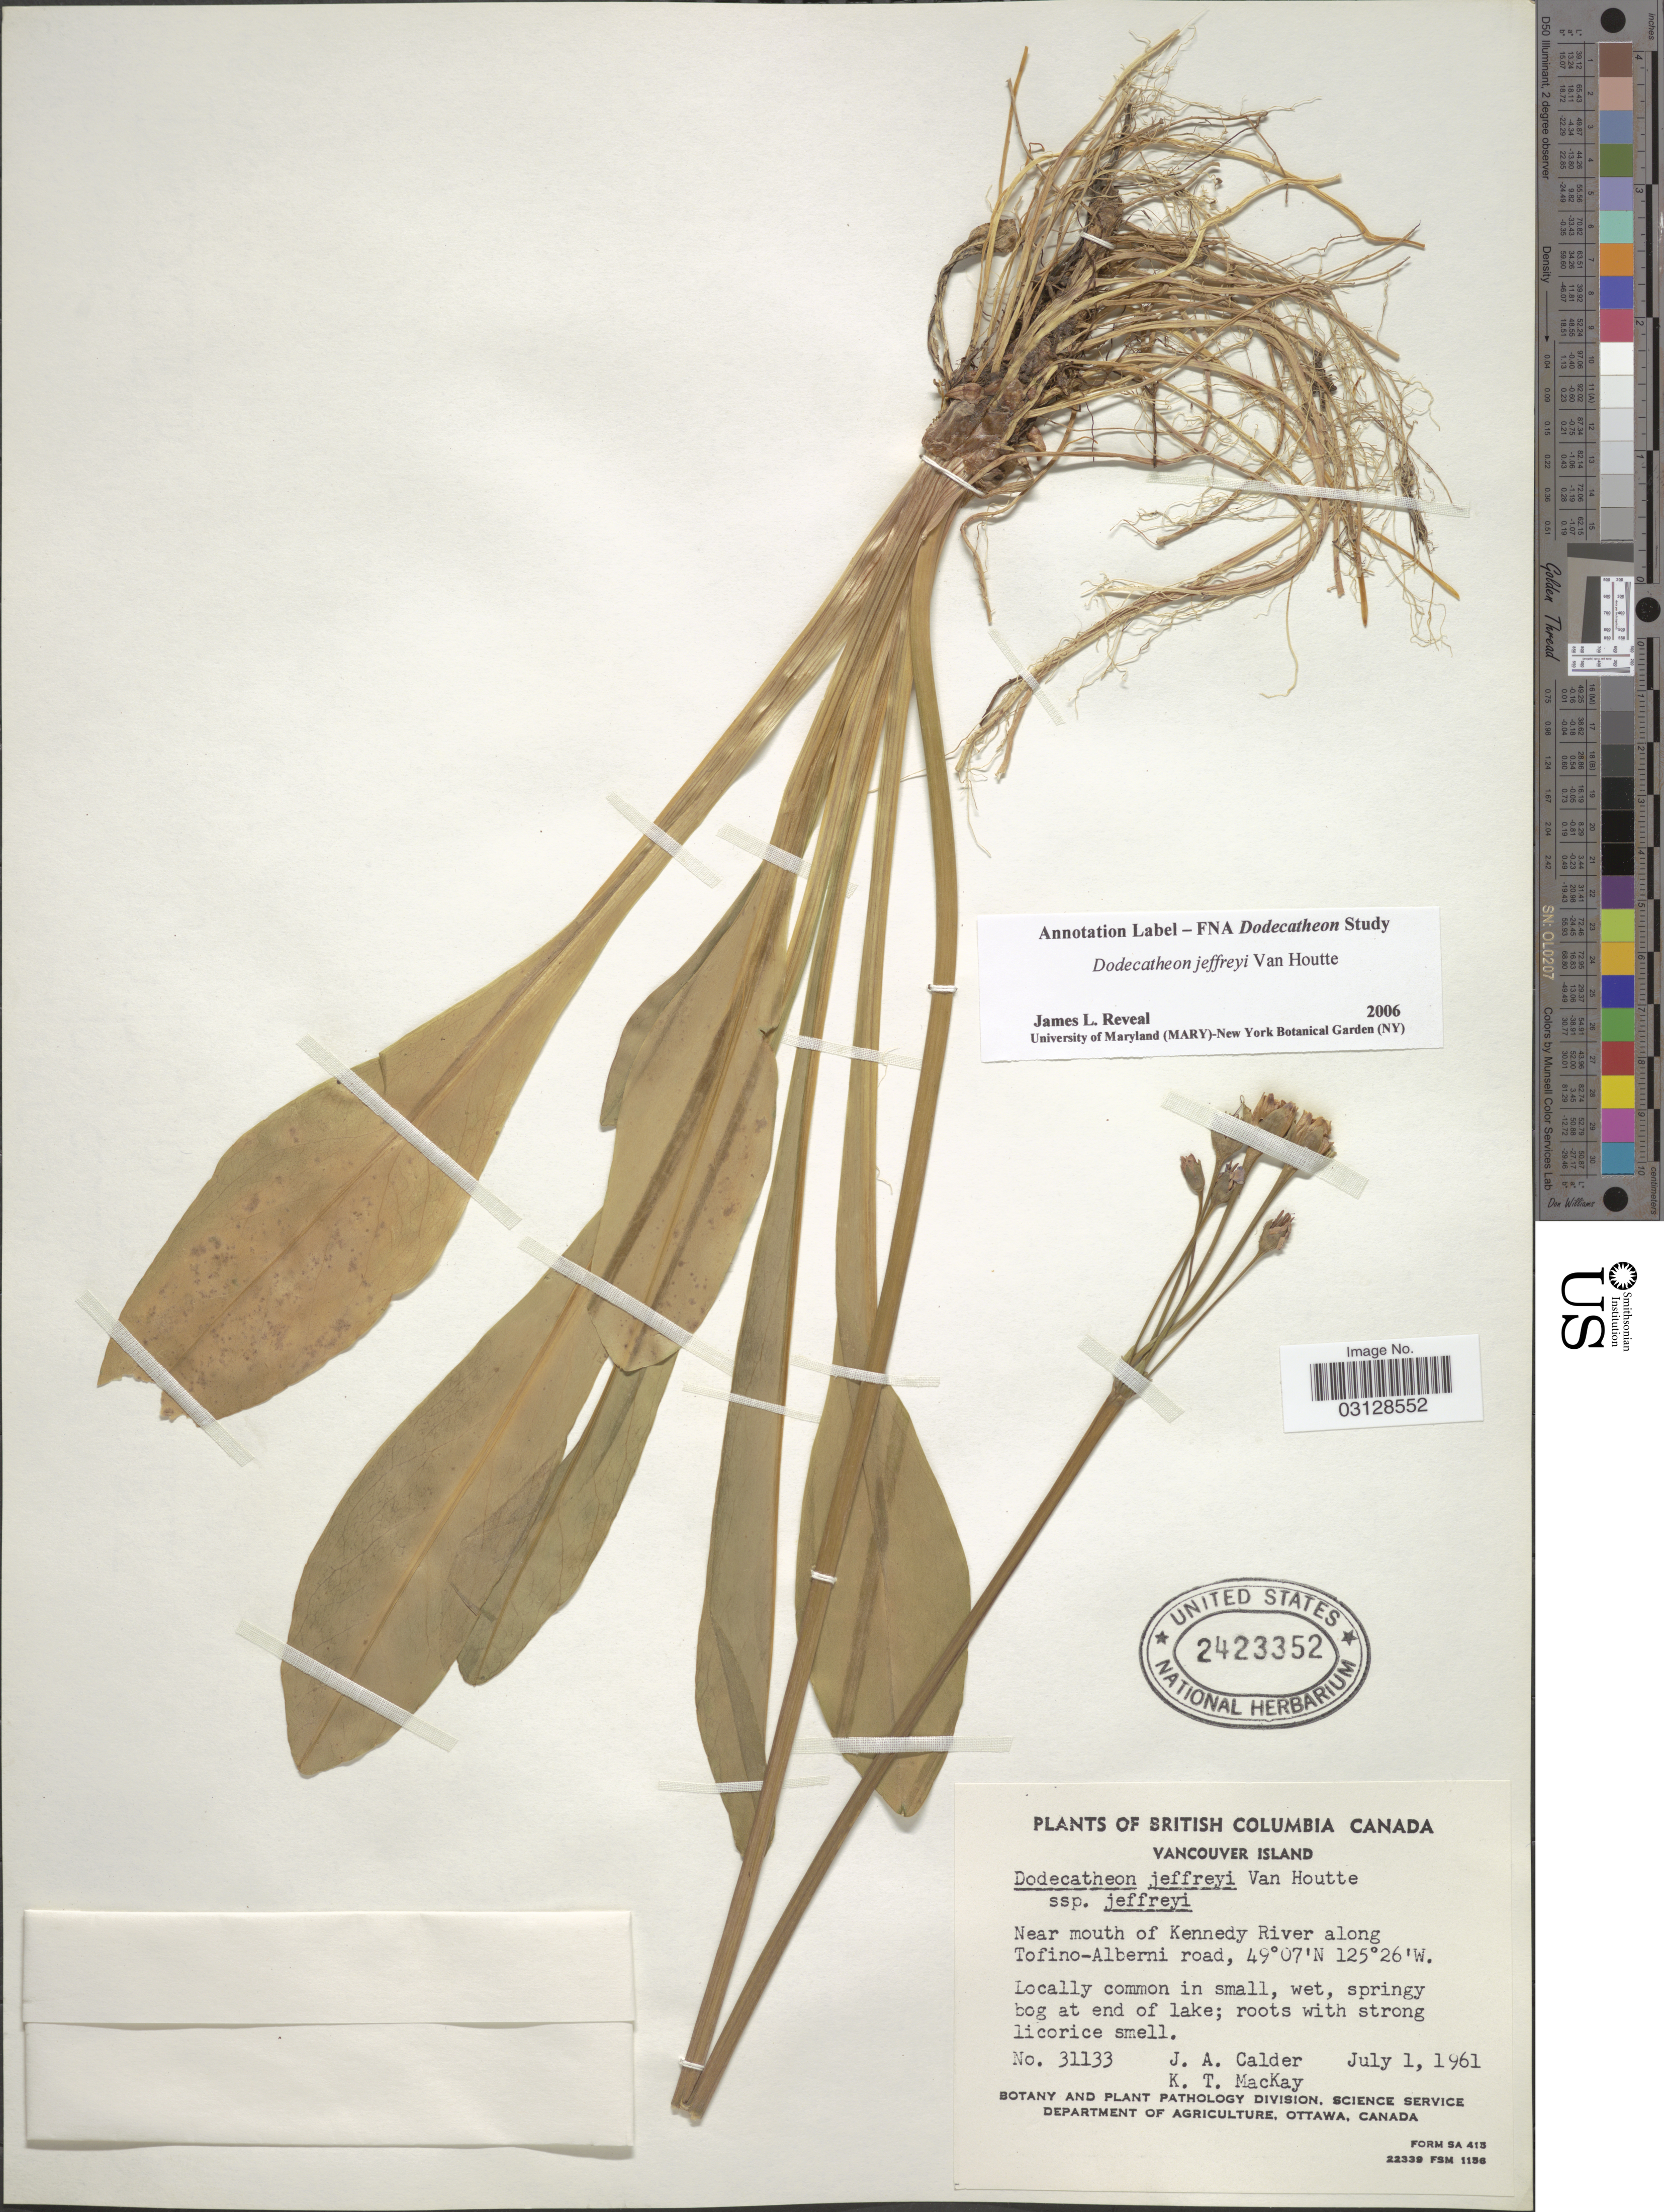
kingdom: Plantae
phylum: Tracheophyta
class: Magnoliopsida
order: Ericales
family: Primulaceae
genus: Dodecatheon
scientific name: Dodecatheon jeffreyi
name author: Van Houtte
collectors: J. A. Calder & K. T. Mackay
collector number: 31133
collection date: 1961-07-01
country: Canada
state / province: British Columbia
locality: Vancouver Island. Near mouth of Kennedy River along Tofino-Alberni road.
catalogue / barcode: US 2423352